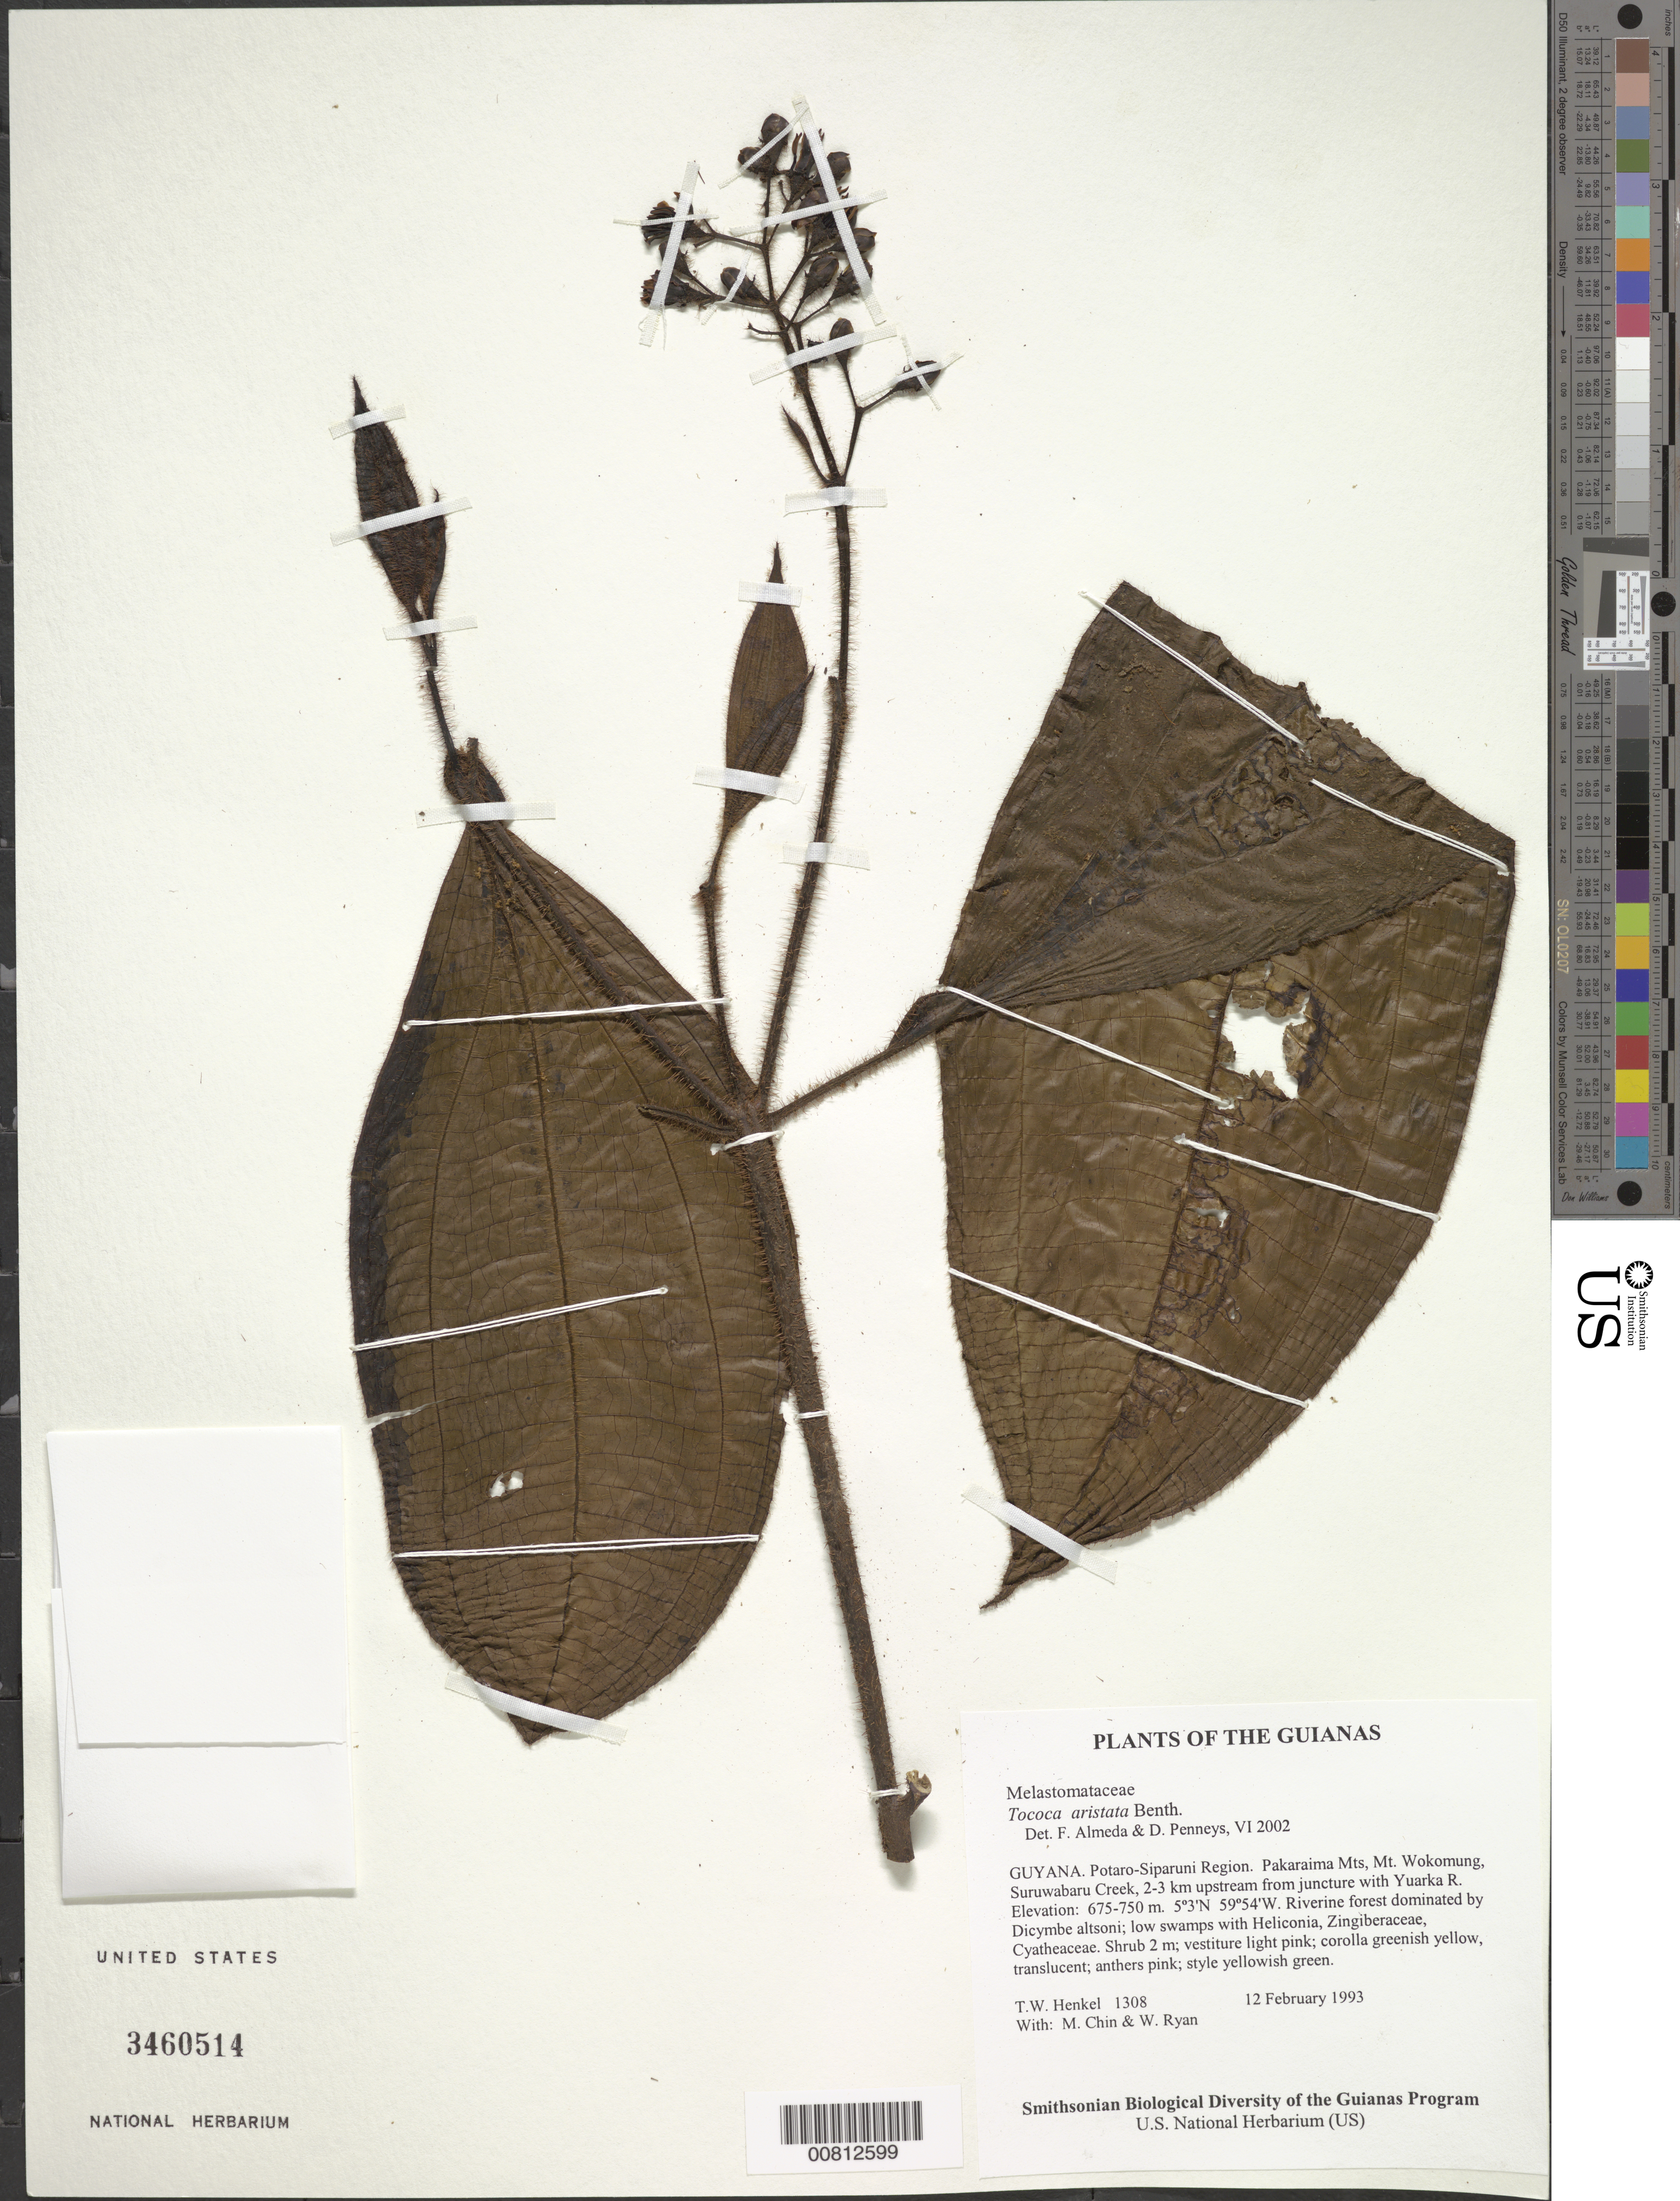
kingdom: Plantae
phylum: Tracheophyta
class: Magnoliopsida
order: Myrtales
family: Melastomataceae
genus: Tococa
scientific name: Tococa aristata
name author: Benth.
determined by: Almeda, F.; Penneys, D. S.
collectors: T. Henkel, M. Chin & W. Ryan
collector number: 1308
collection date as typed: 12 February 1993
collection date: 1993-02-12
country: Guyana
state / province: Potaro-Siparuni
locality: Pakaraima Mts, Mt. Wokomung, Suruwabaru Creek, 2-3 km upstream from juncture with Yuarka R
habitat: Riverine forest dominated by Dicymbe altsoni; low swamps with Heliconia, Zingiberaceae, Cyatheaceae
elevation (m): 675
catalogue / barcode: US 3460514